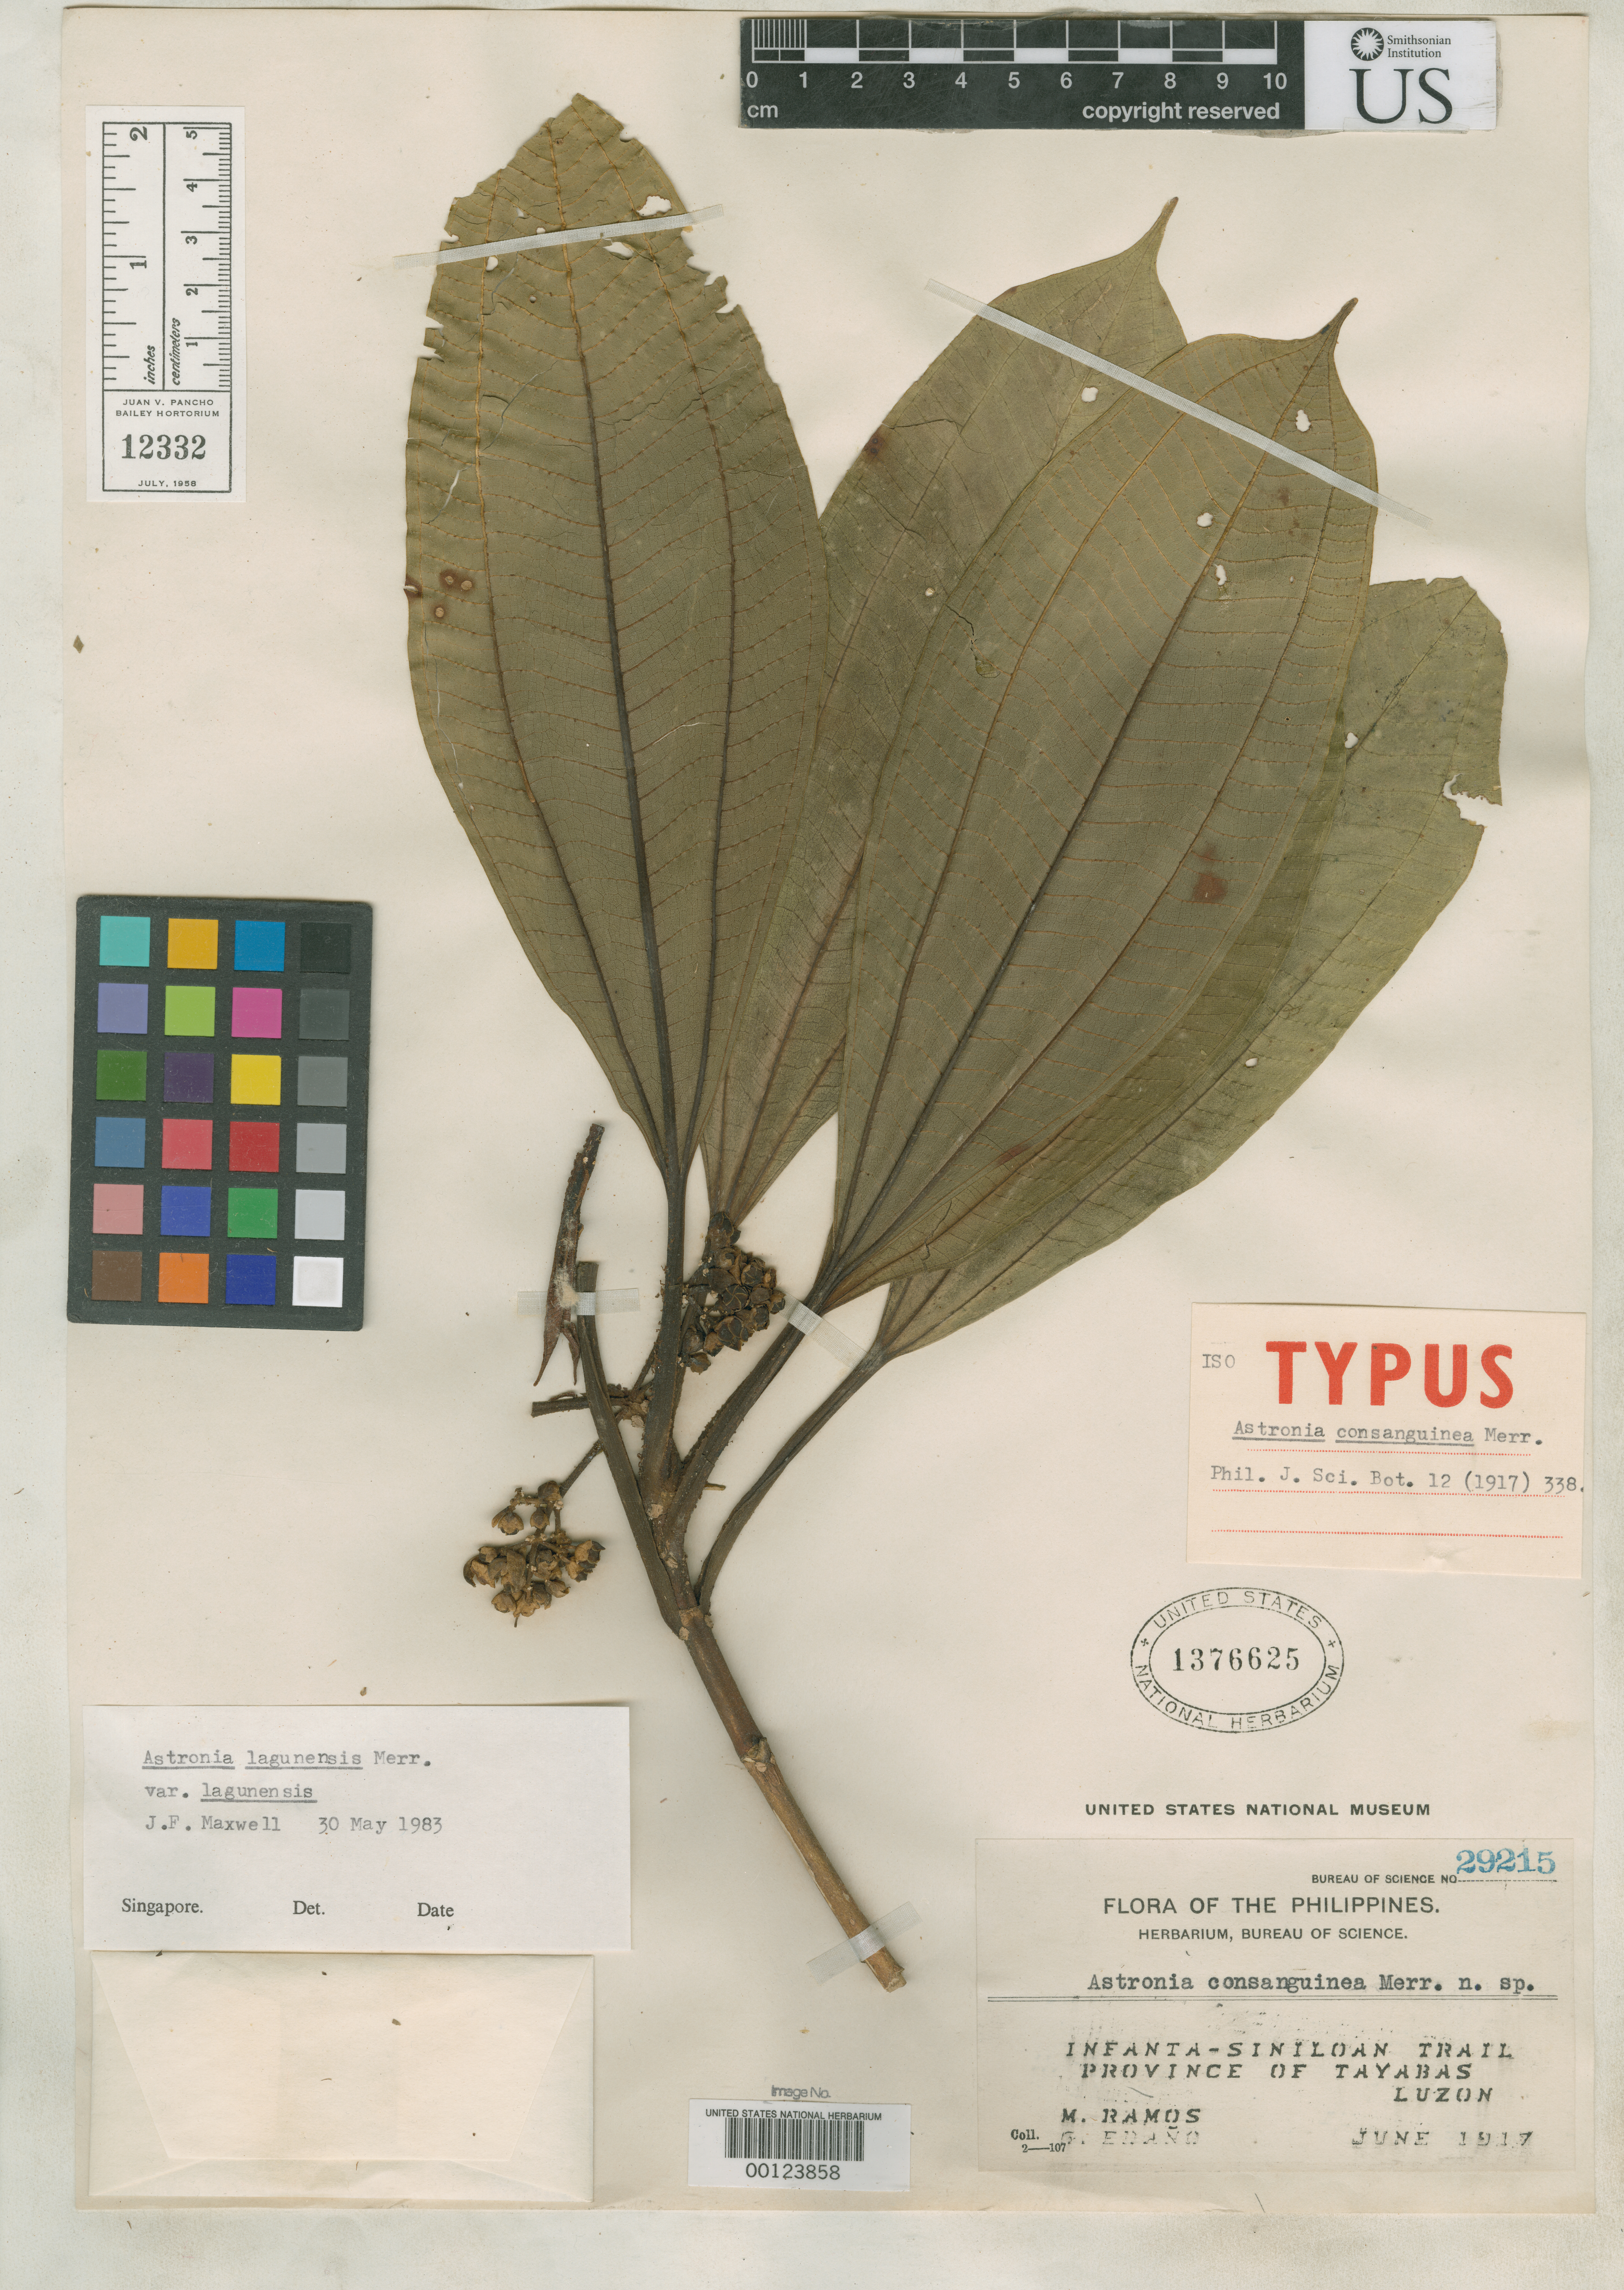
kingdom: Plantae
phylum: Tracheophyta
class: Magnoliopsida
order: Myrtales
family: Melastomataceae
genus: Astronia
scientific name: Astronia consanguinea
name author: Merr.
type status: Isotype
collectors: M. Ramos & G. E. Edaño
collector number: Bur. Sci. 29215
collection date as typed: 12 Jun 1917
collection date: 1917-06-12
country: Philippines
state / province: Calabarzon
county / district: Quezon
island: Luzon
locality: Infanta - Siniloan trail.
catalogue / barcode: US 1376625